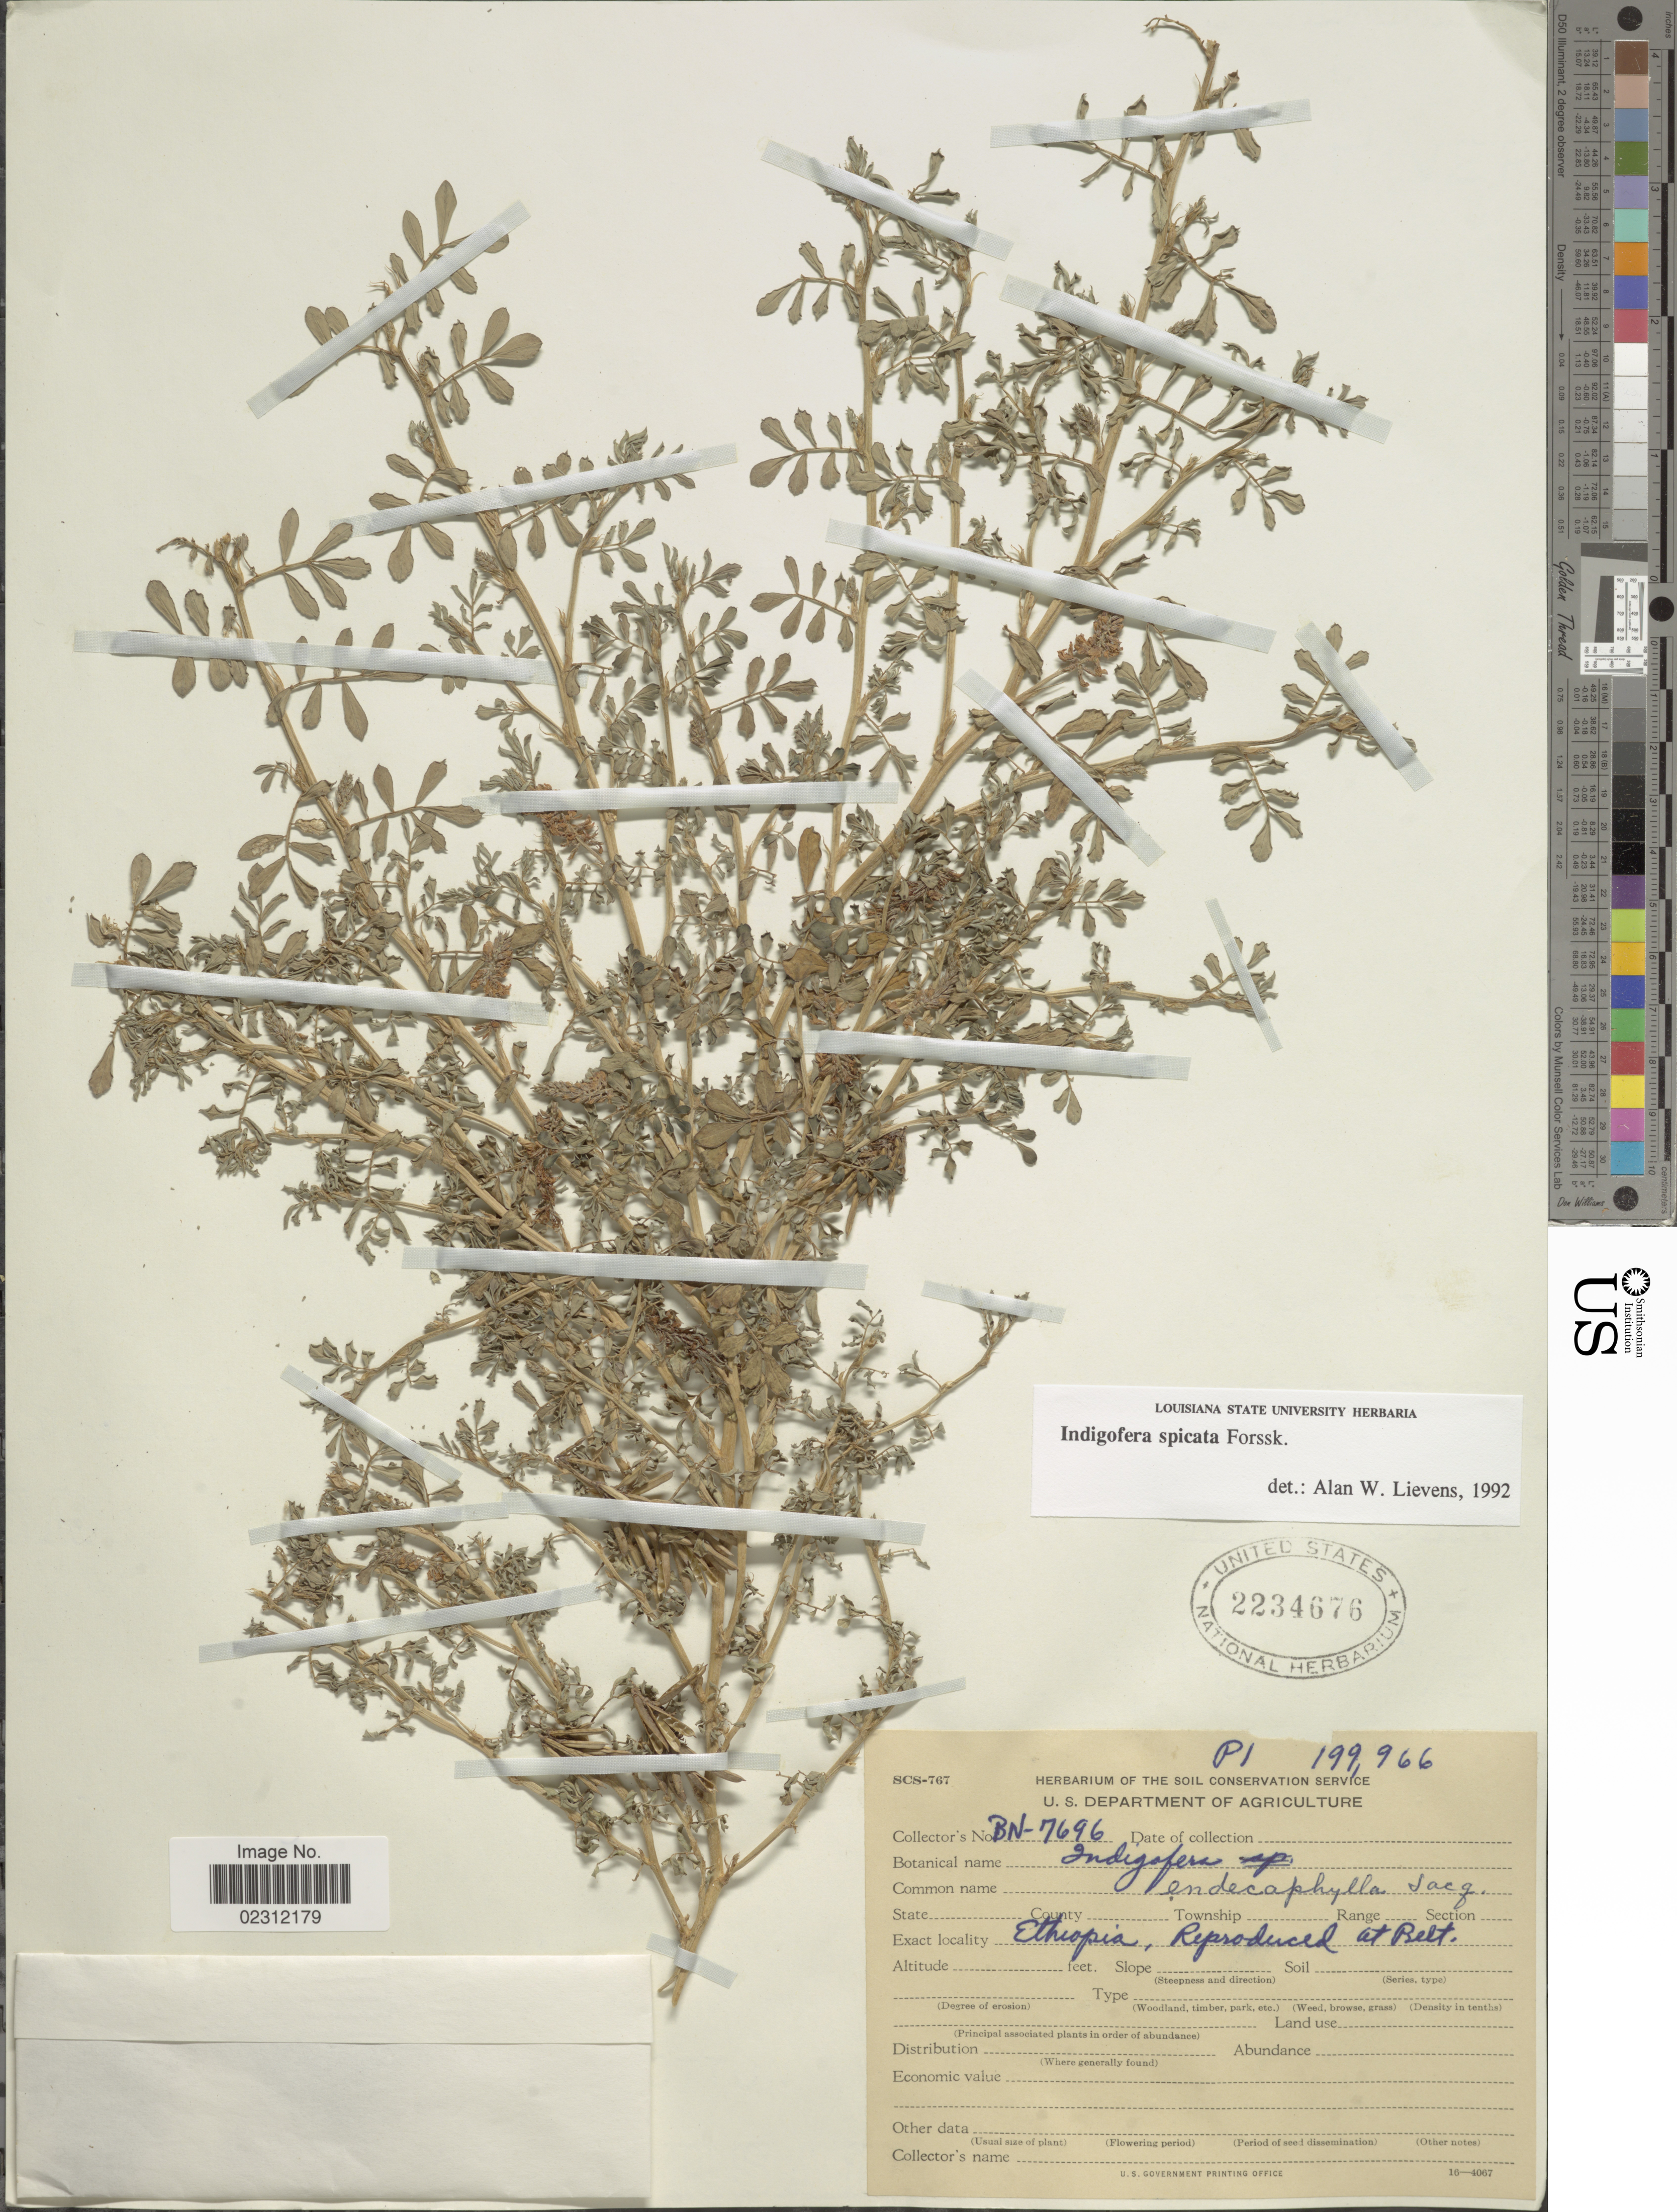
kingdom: Plantae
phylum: Tracheophyta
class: Magnoliopsida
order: Fabales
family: Fabaceae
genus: Indigofera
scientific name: Indigofera spicata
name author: Forssk.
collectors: U.S. Department of Agriculture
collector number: BN7696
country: Ethiopia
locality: Belt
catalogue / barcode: US 2234676